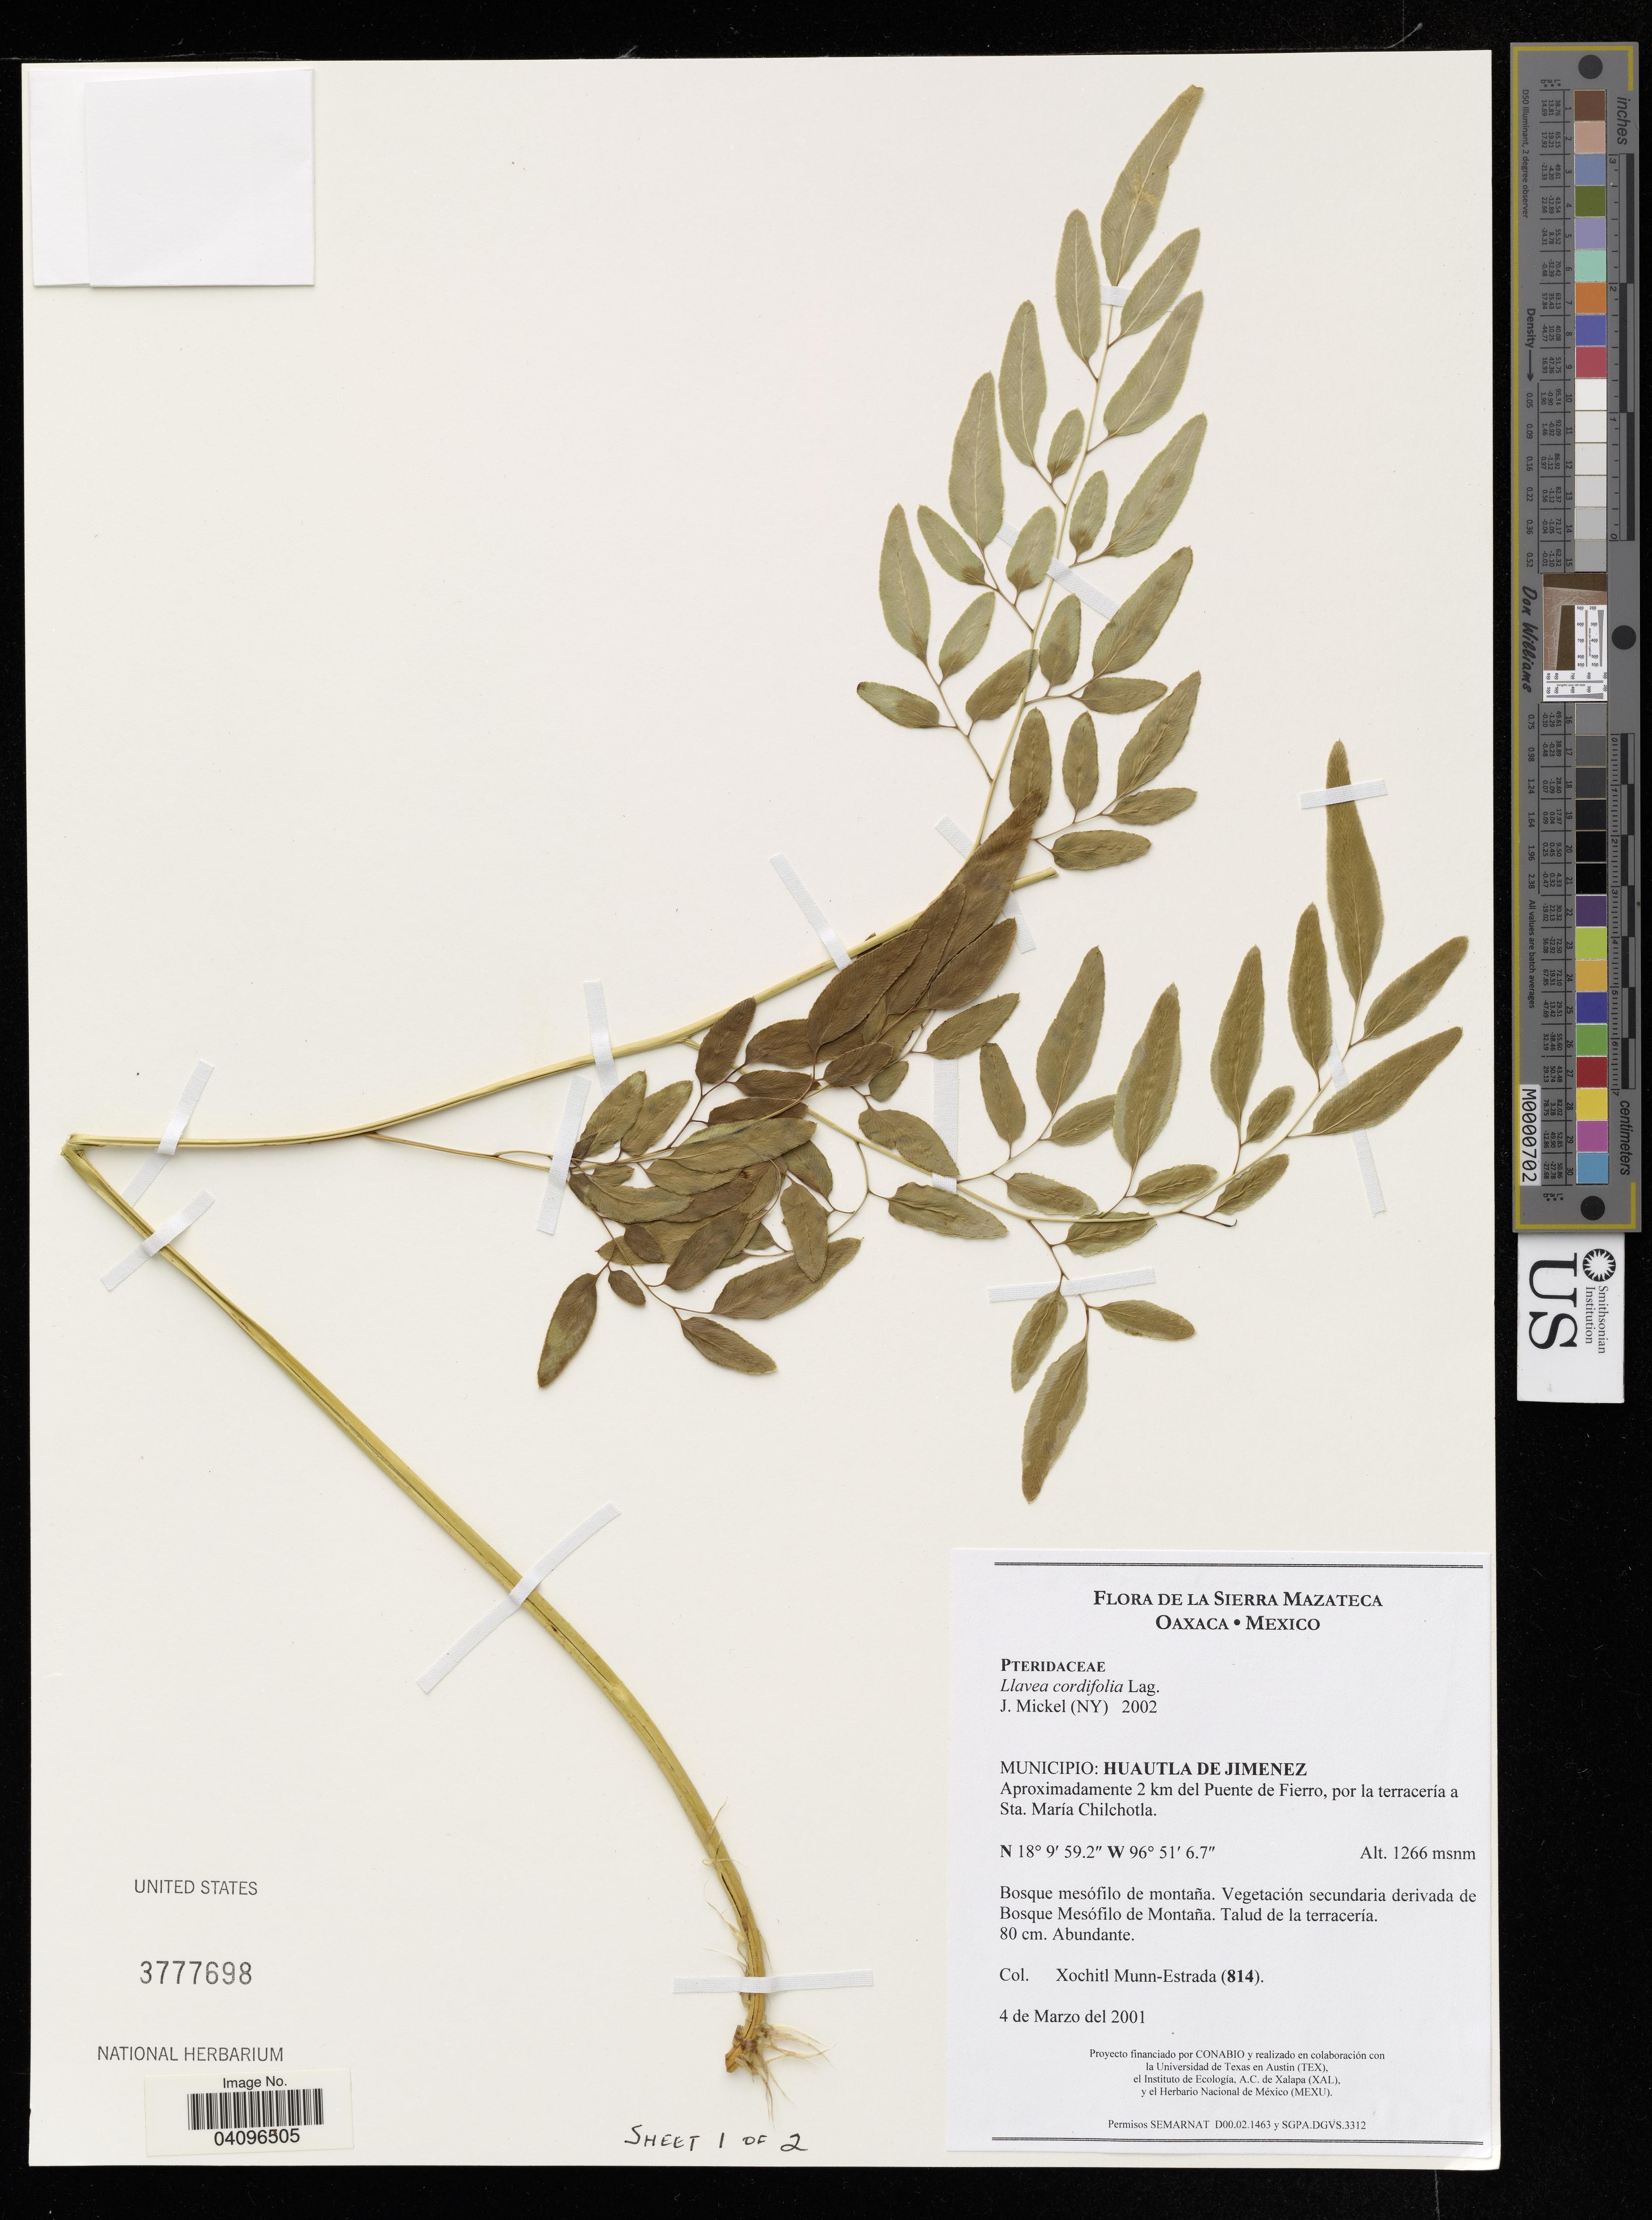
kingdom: Plantae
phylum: Tracheophyta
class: Polypodiopsida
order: Polypodiales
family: Pteridaceae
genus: Llavea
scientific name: Llavea cordifolia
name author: Lag.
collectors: X. Munn-Estrada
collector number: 814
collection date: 2001-03-04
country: Mexico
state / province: Oaxaca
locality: La Sierra Mazateca. Municipio: Huautla de Jimenez. Aproximadamente 2 km del Puente de Fierro, por la terracería a Sta. María Chilchotla.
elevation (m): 1266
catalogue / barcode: US 3777698